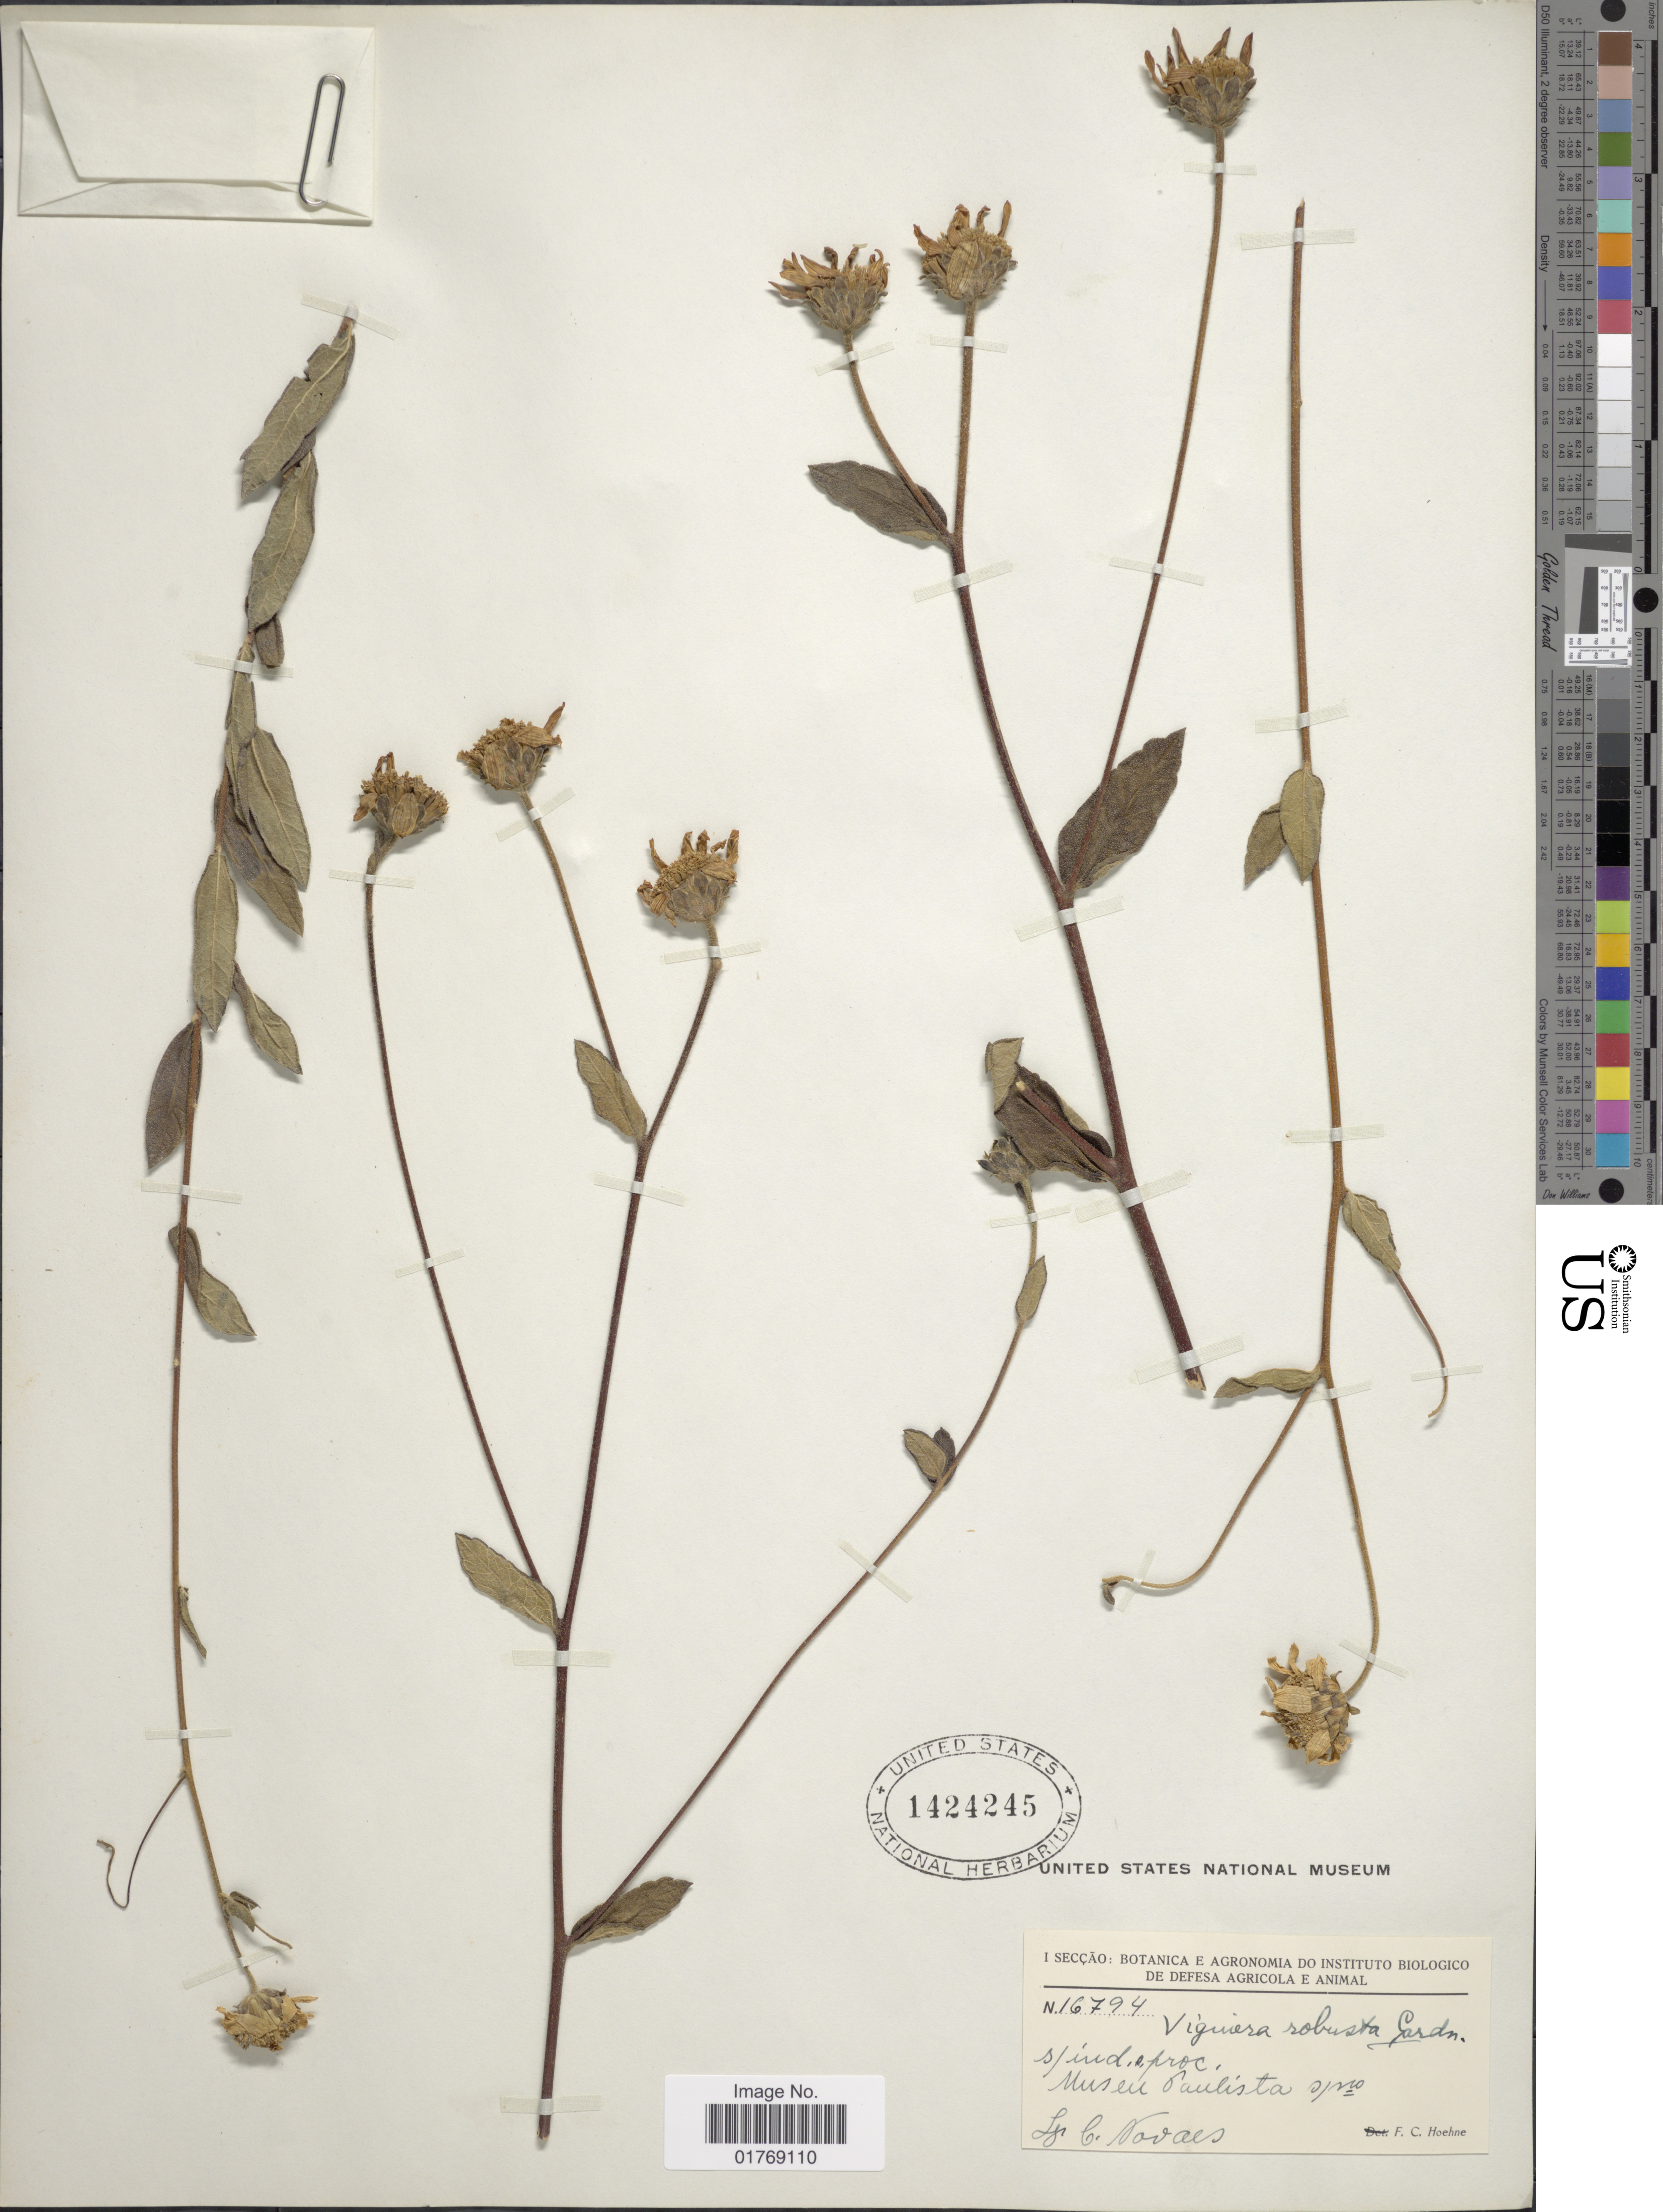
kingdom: Plantae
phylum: Tracheophyta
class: Magnoliopsida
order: Asterales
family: Asteraceae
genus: Viguiera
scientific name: Viguiera robusta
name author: Gardner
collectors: C. Novaes & F. C. Hoehne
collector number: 16794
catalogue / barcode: US 1424245